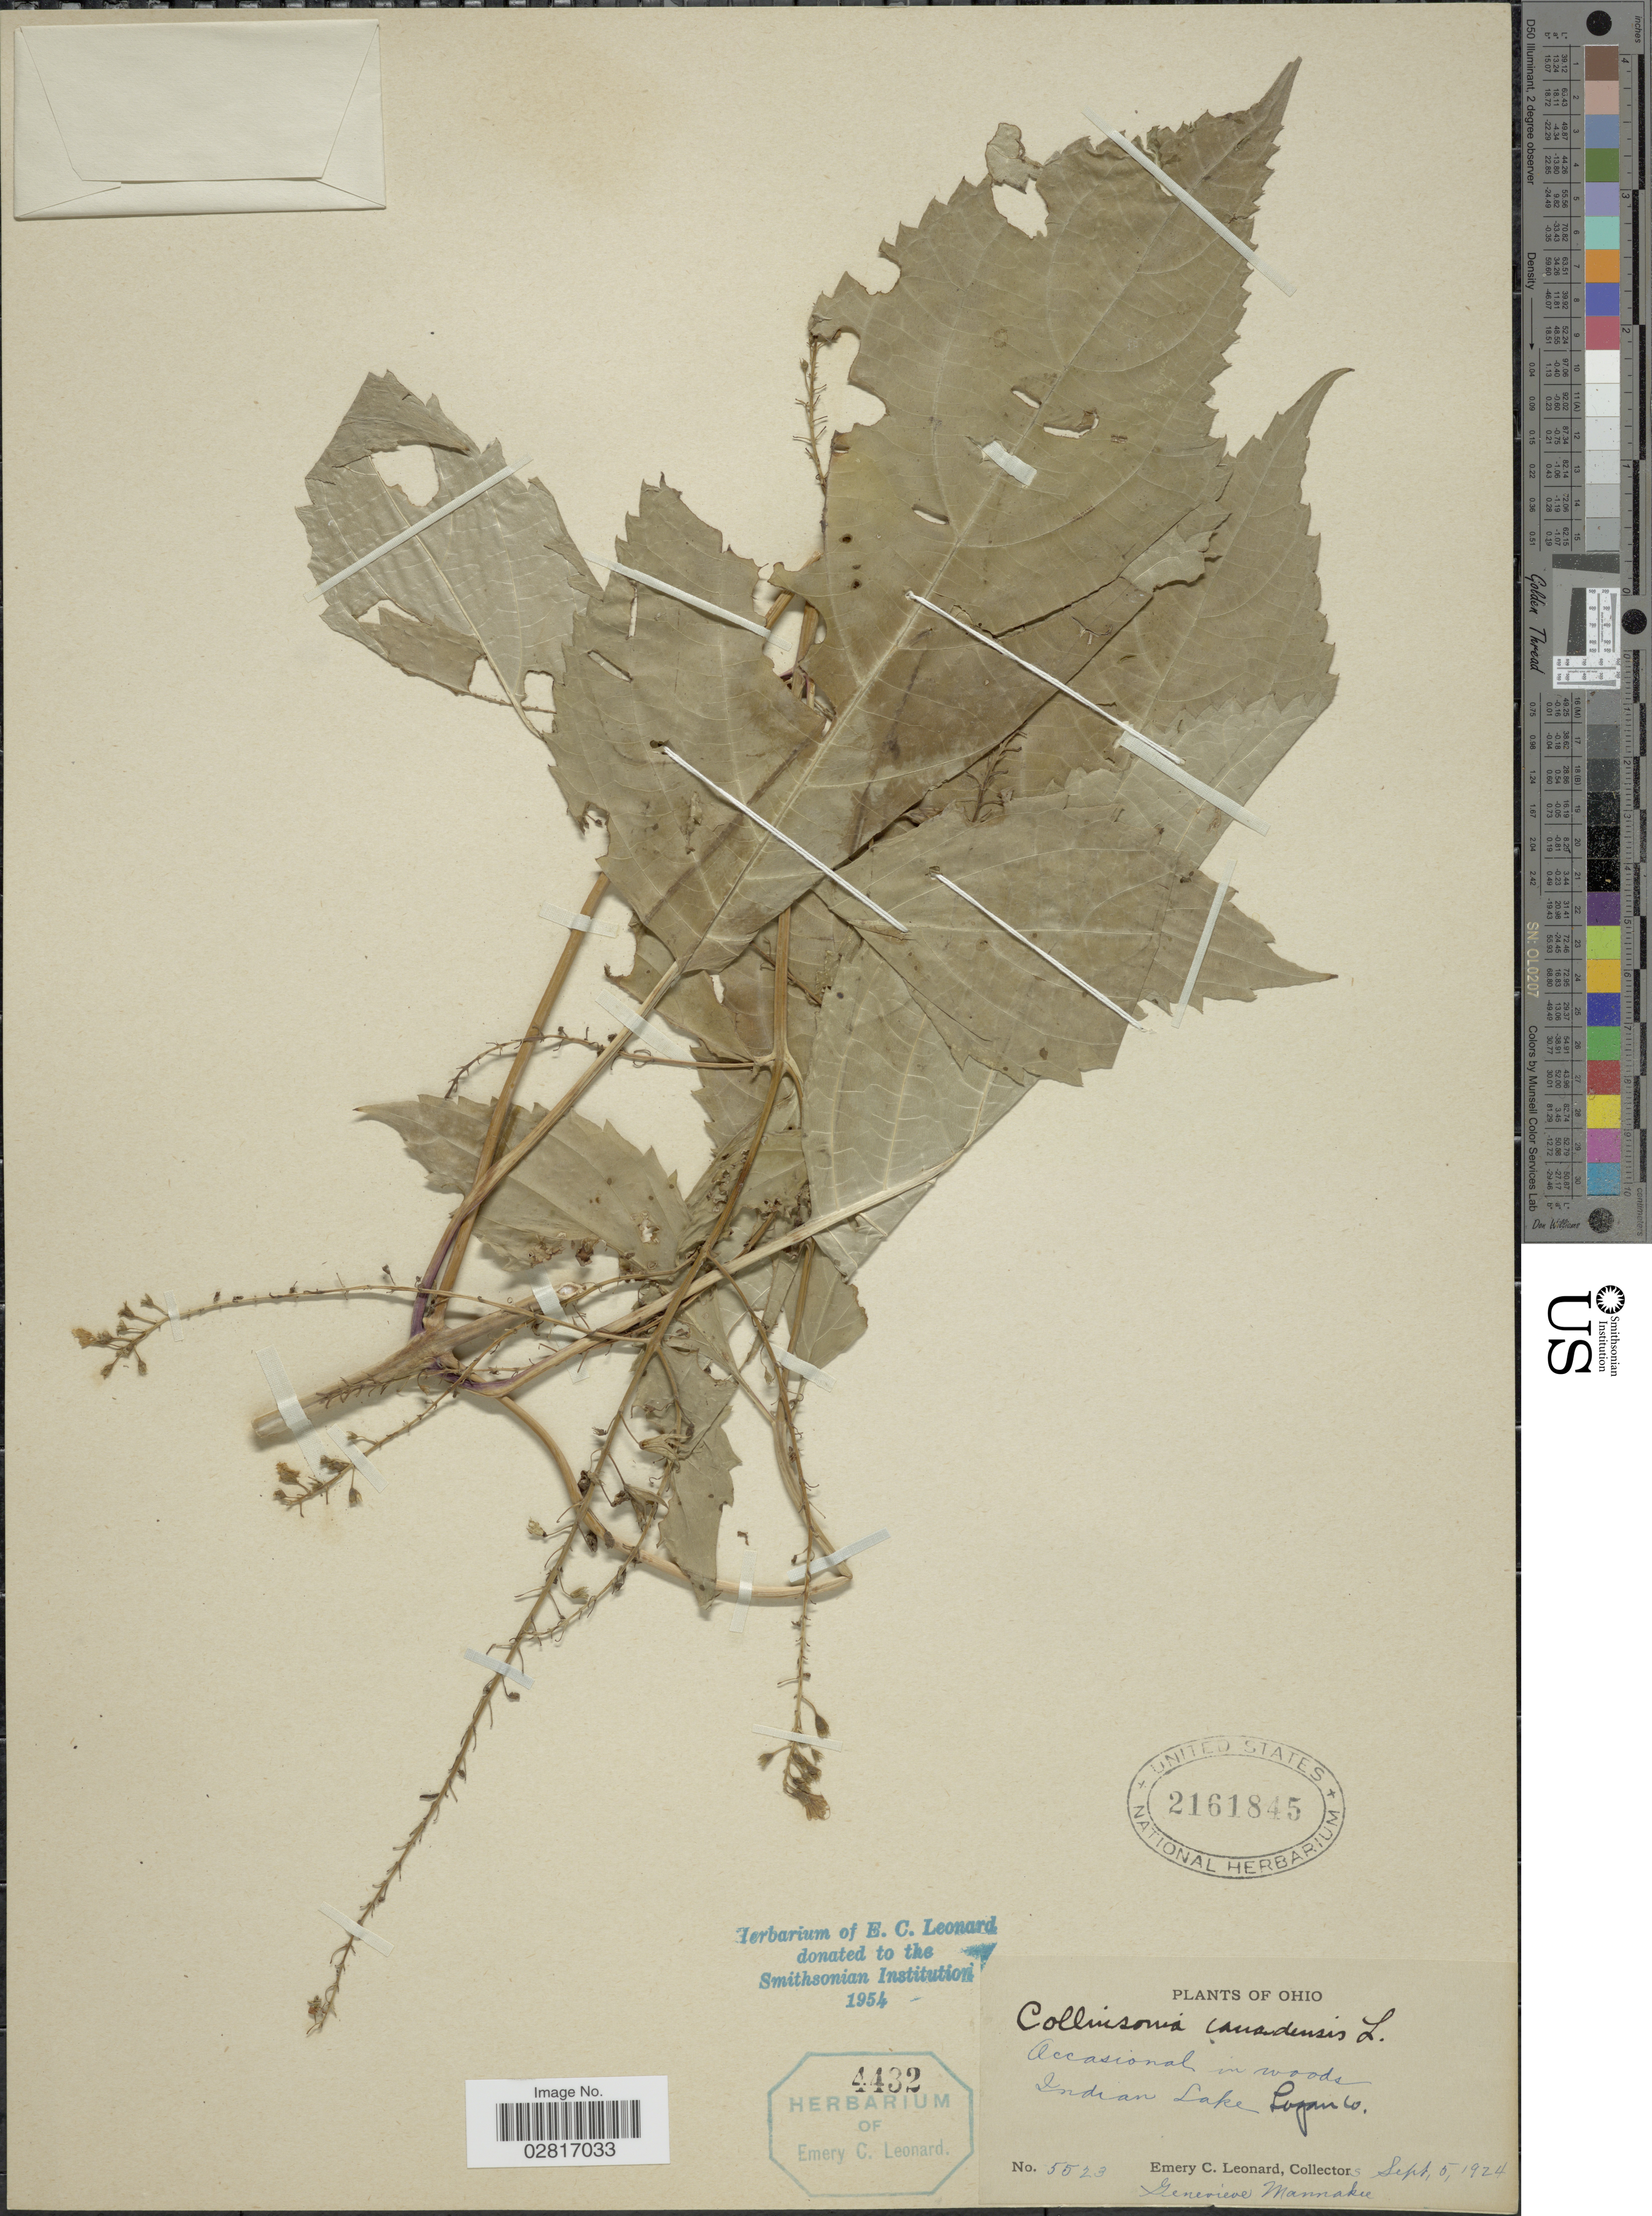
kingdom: Plantae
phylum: Tracheophyta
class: Magnoliopsida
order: Lamiales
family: Lamiaceae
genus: Collinsonia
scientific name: Collinsonia canadensis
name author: L.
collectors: E. C. Leonard & G. Mannakee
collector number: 5523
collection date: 1924-09-05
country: United States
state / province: Ohio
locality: Indian Lake, Logan Co.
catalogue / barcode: US 2161845